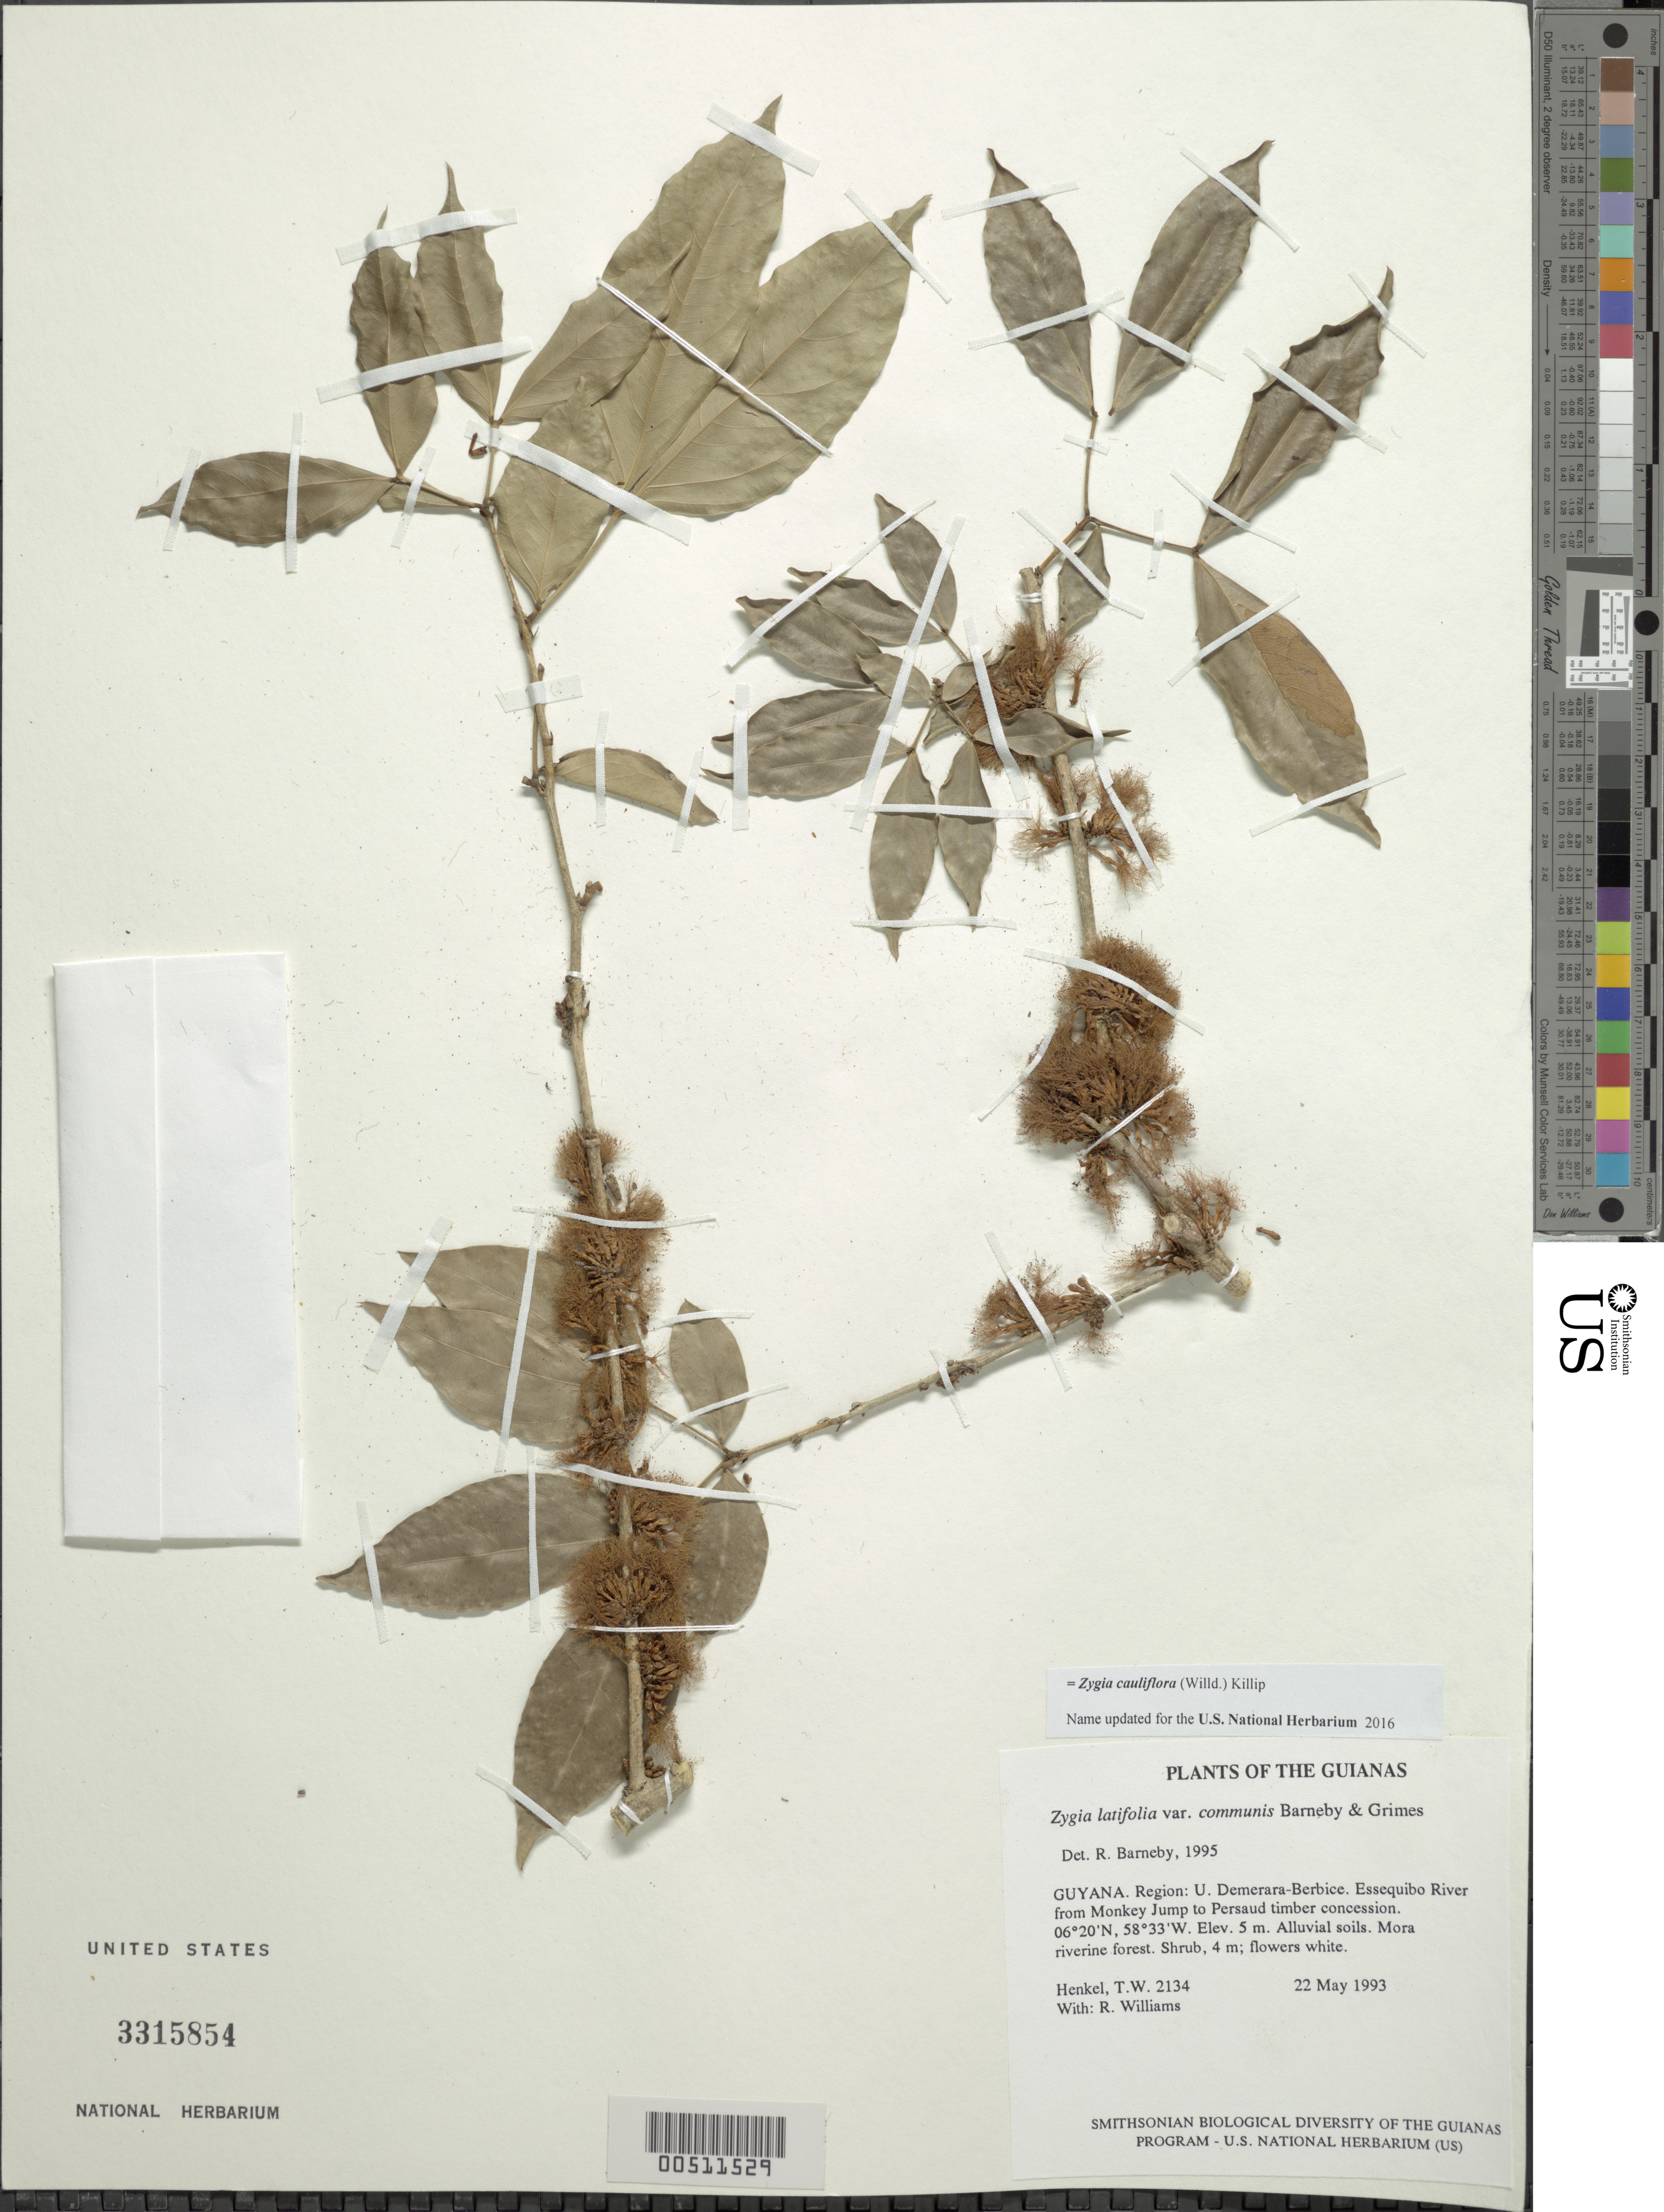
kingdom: Plantae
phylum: Tracheophyta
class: Magnoliopsida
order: Fabales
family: Fabaceae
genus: Zygia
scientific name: Zygia cauliflora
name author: (Willd.) Killip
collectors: T. Henkel & R. Williams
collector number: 2134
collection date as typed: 22 May 1993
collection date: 1993-05-22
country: Guyana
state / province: U. Demerara-Berbice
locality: Essequibo River from Monkey Jump to Persaud timber concession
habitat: Alluvial soils. Mora riverine forest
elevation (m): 5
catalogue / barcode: US 3315854